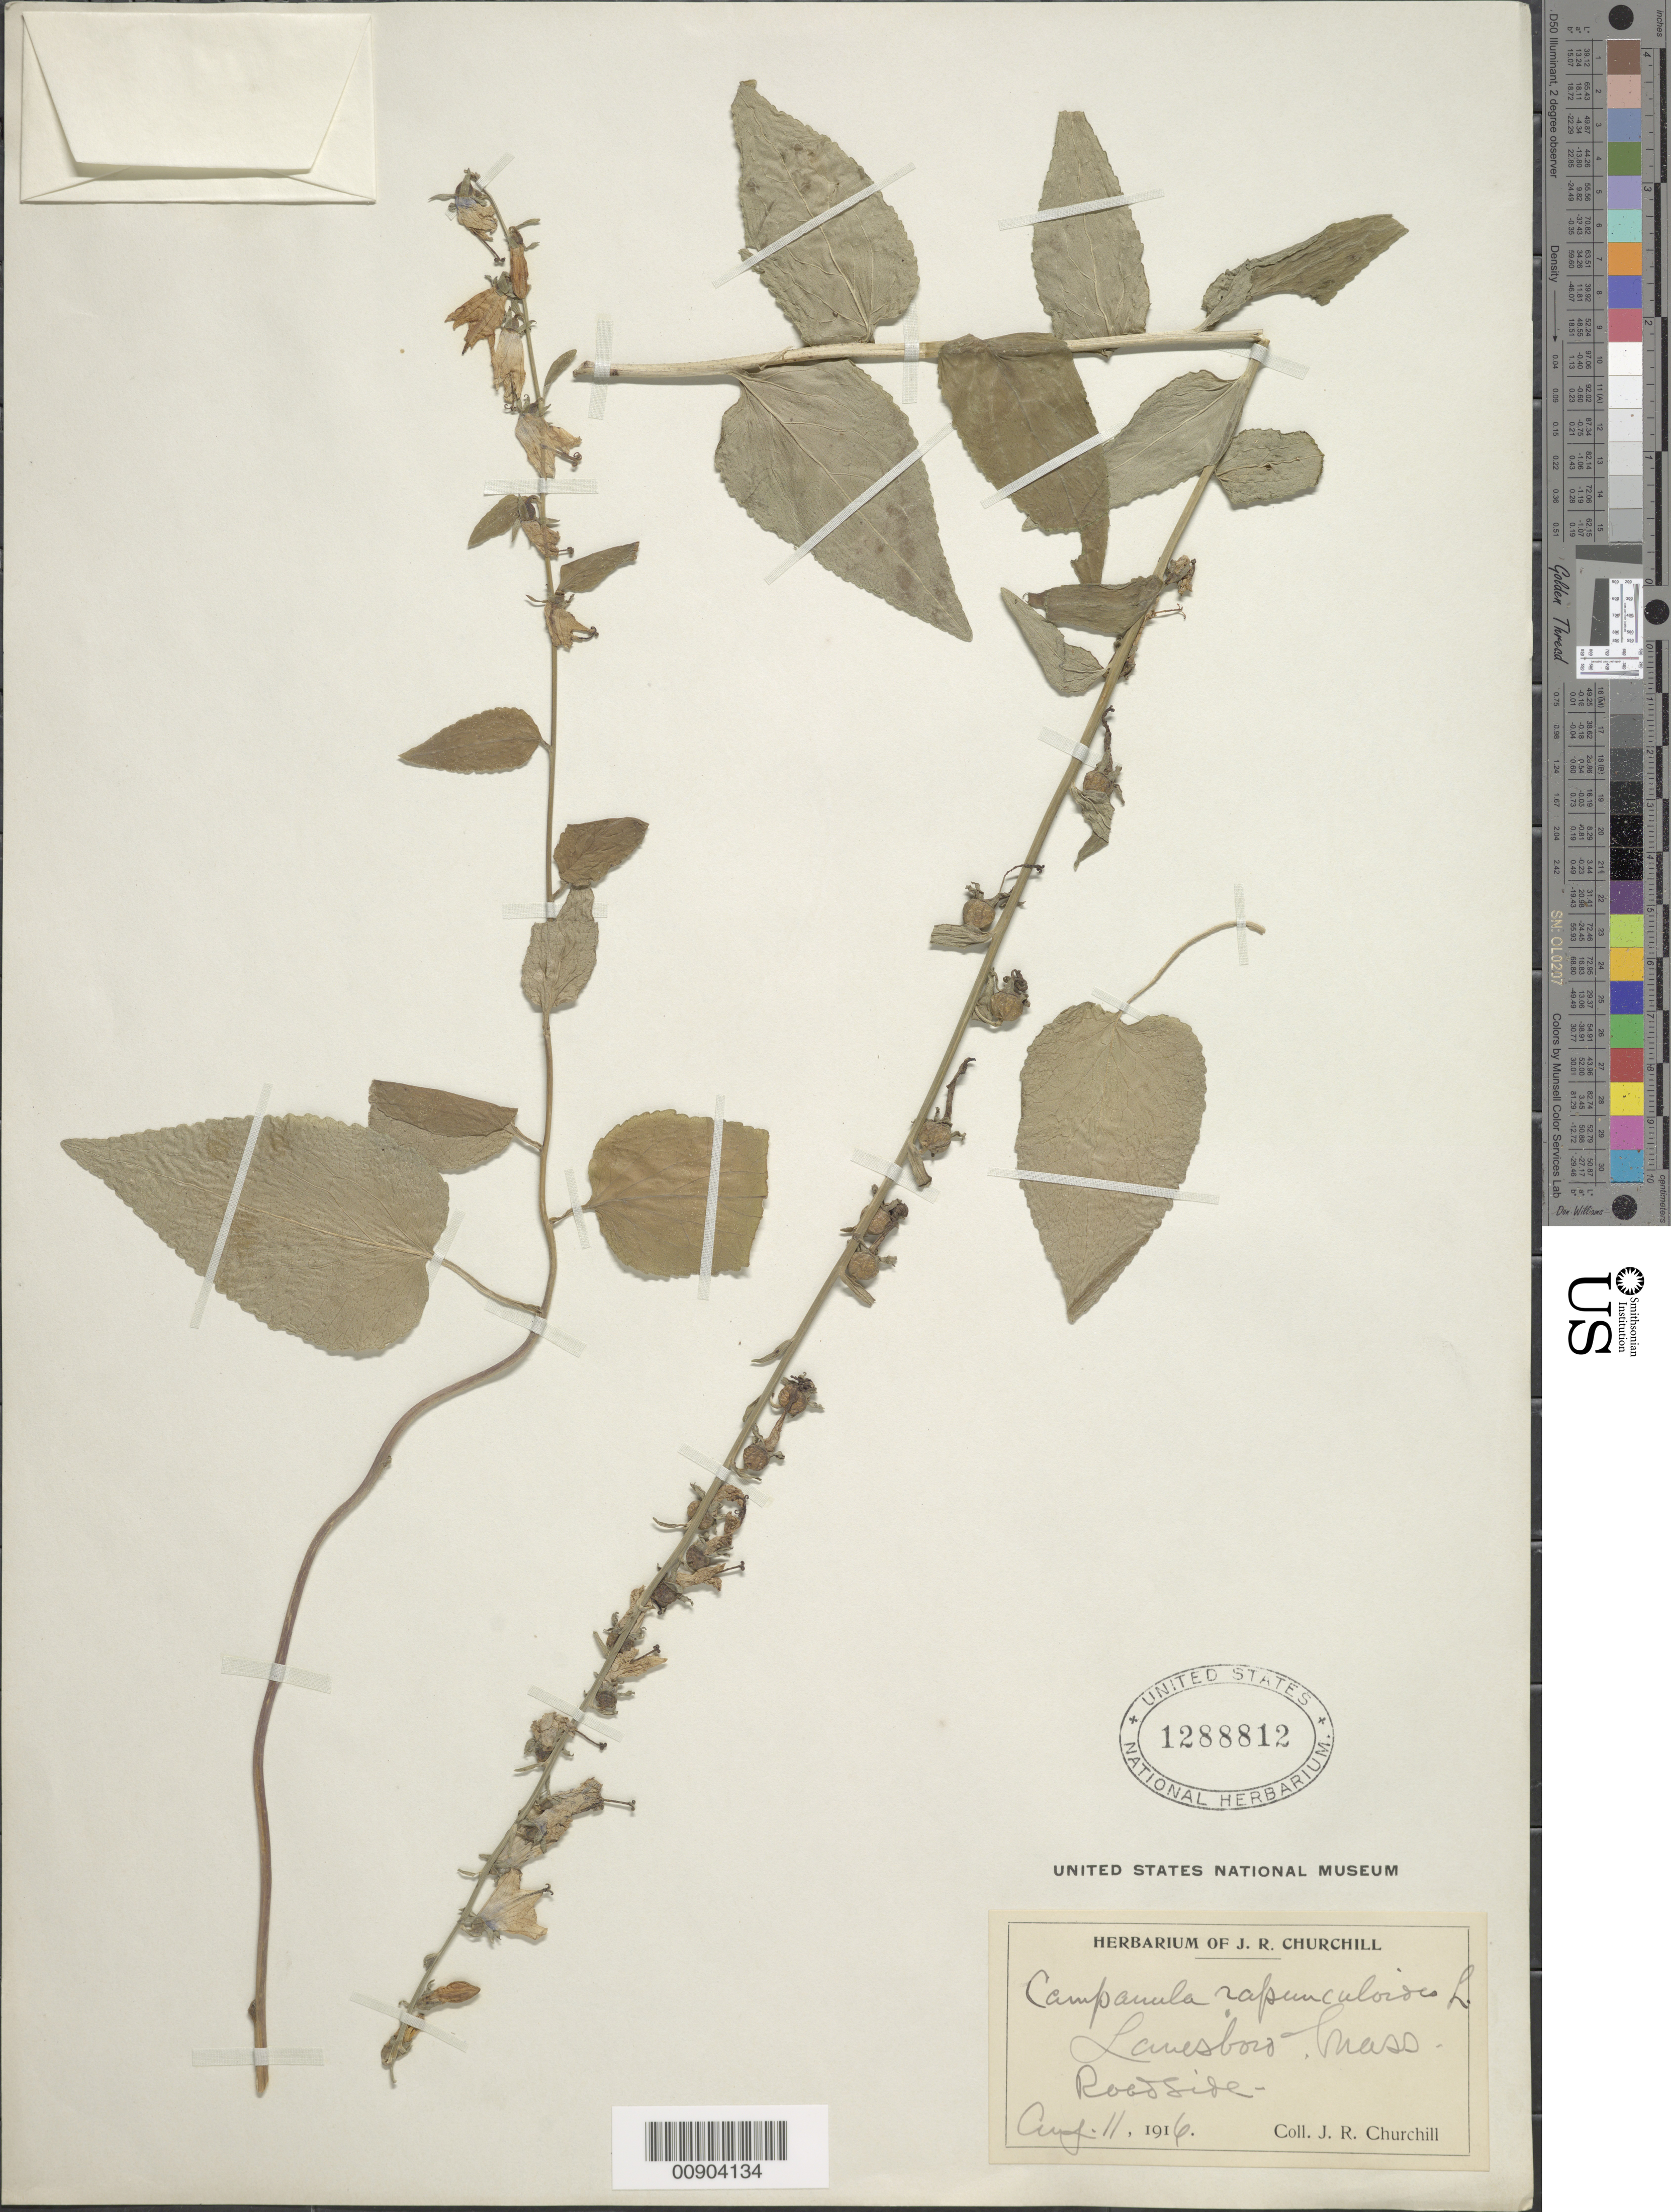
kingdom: Plantae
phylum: Tracheophyta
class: Magnoliopsida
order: Asterales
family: Campanulaceae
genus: Campanula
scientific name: Campanula rapunculoides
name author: L.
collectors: J. R. Churchill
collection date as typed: Aug. 11, 1916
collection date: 1916-08-11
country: United States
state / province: Massachusetts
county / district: Berkshire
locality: Lanesboro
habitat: roadside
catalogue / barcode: US 1288812